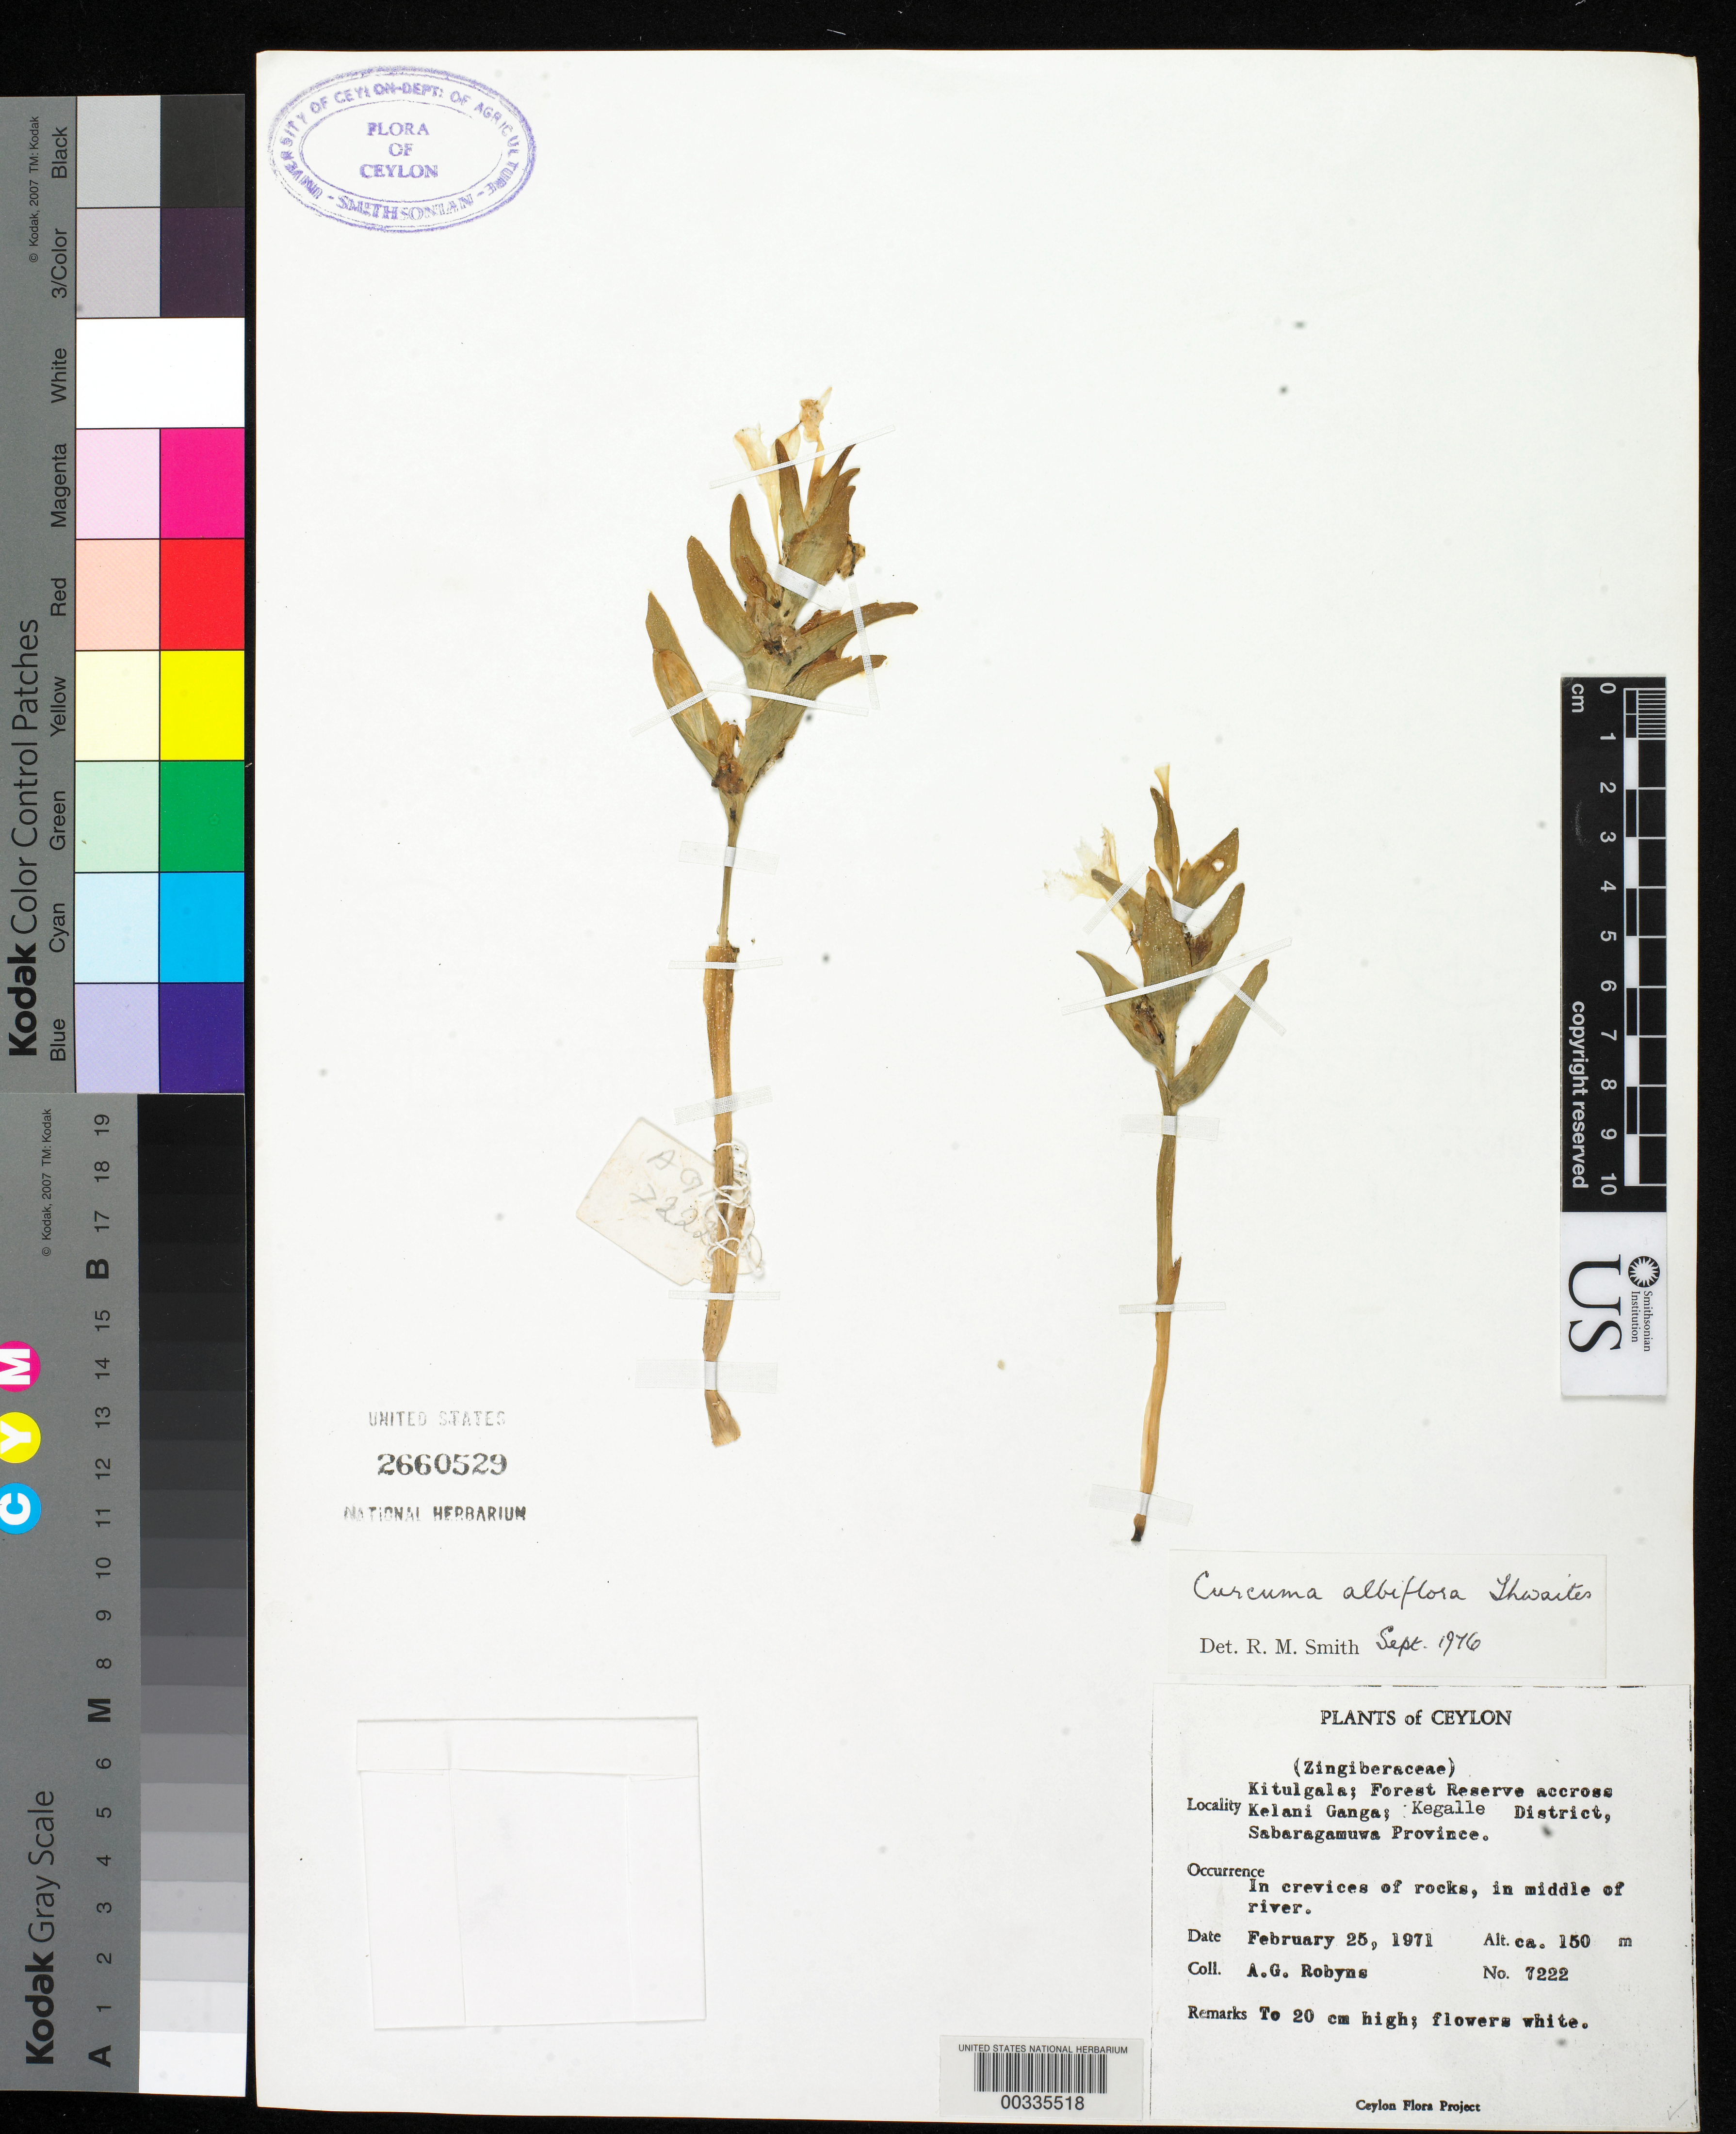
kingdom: Plantae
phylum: Tracheophyta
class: Liliopsida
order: Zingiberales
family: Zingiberaceae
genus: Curcuma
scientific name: Curcuma albiflora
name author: Thwaites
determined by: Smith, R. M.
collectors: A. G. Robyns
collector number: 7222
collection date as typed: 25 Feb 1971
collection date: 1971-02-25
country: Sri Lanka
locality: Sabaragamuwa prov, kegalle dist, kitulgala, forest reserve across kelani ganga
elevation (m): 150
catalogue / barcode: US 2660529